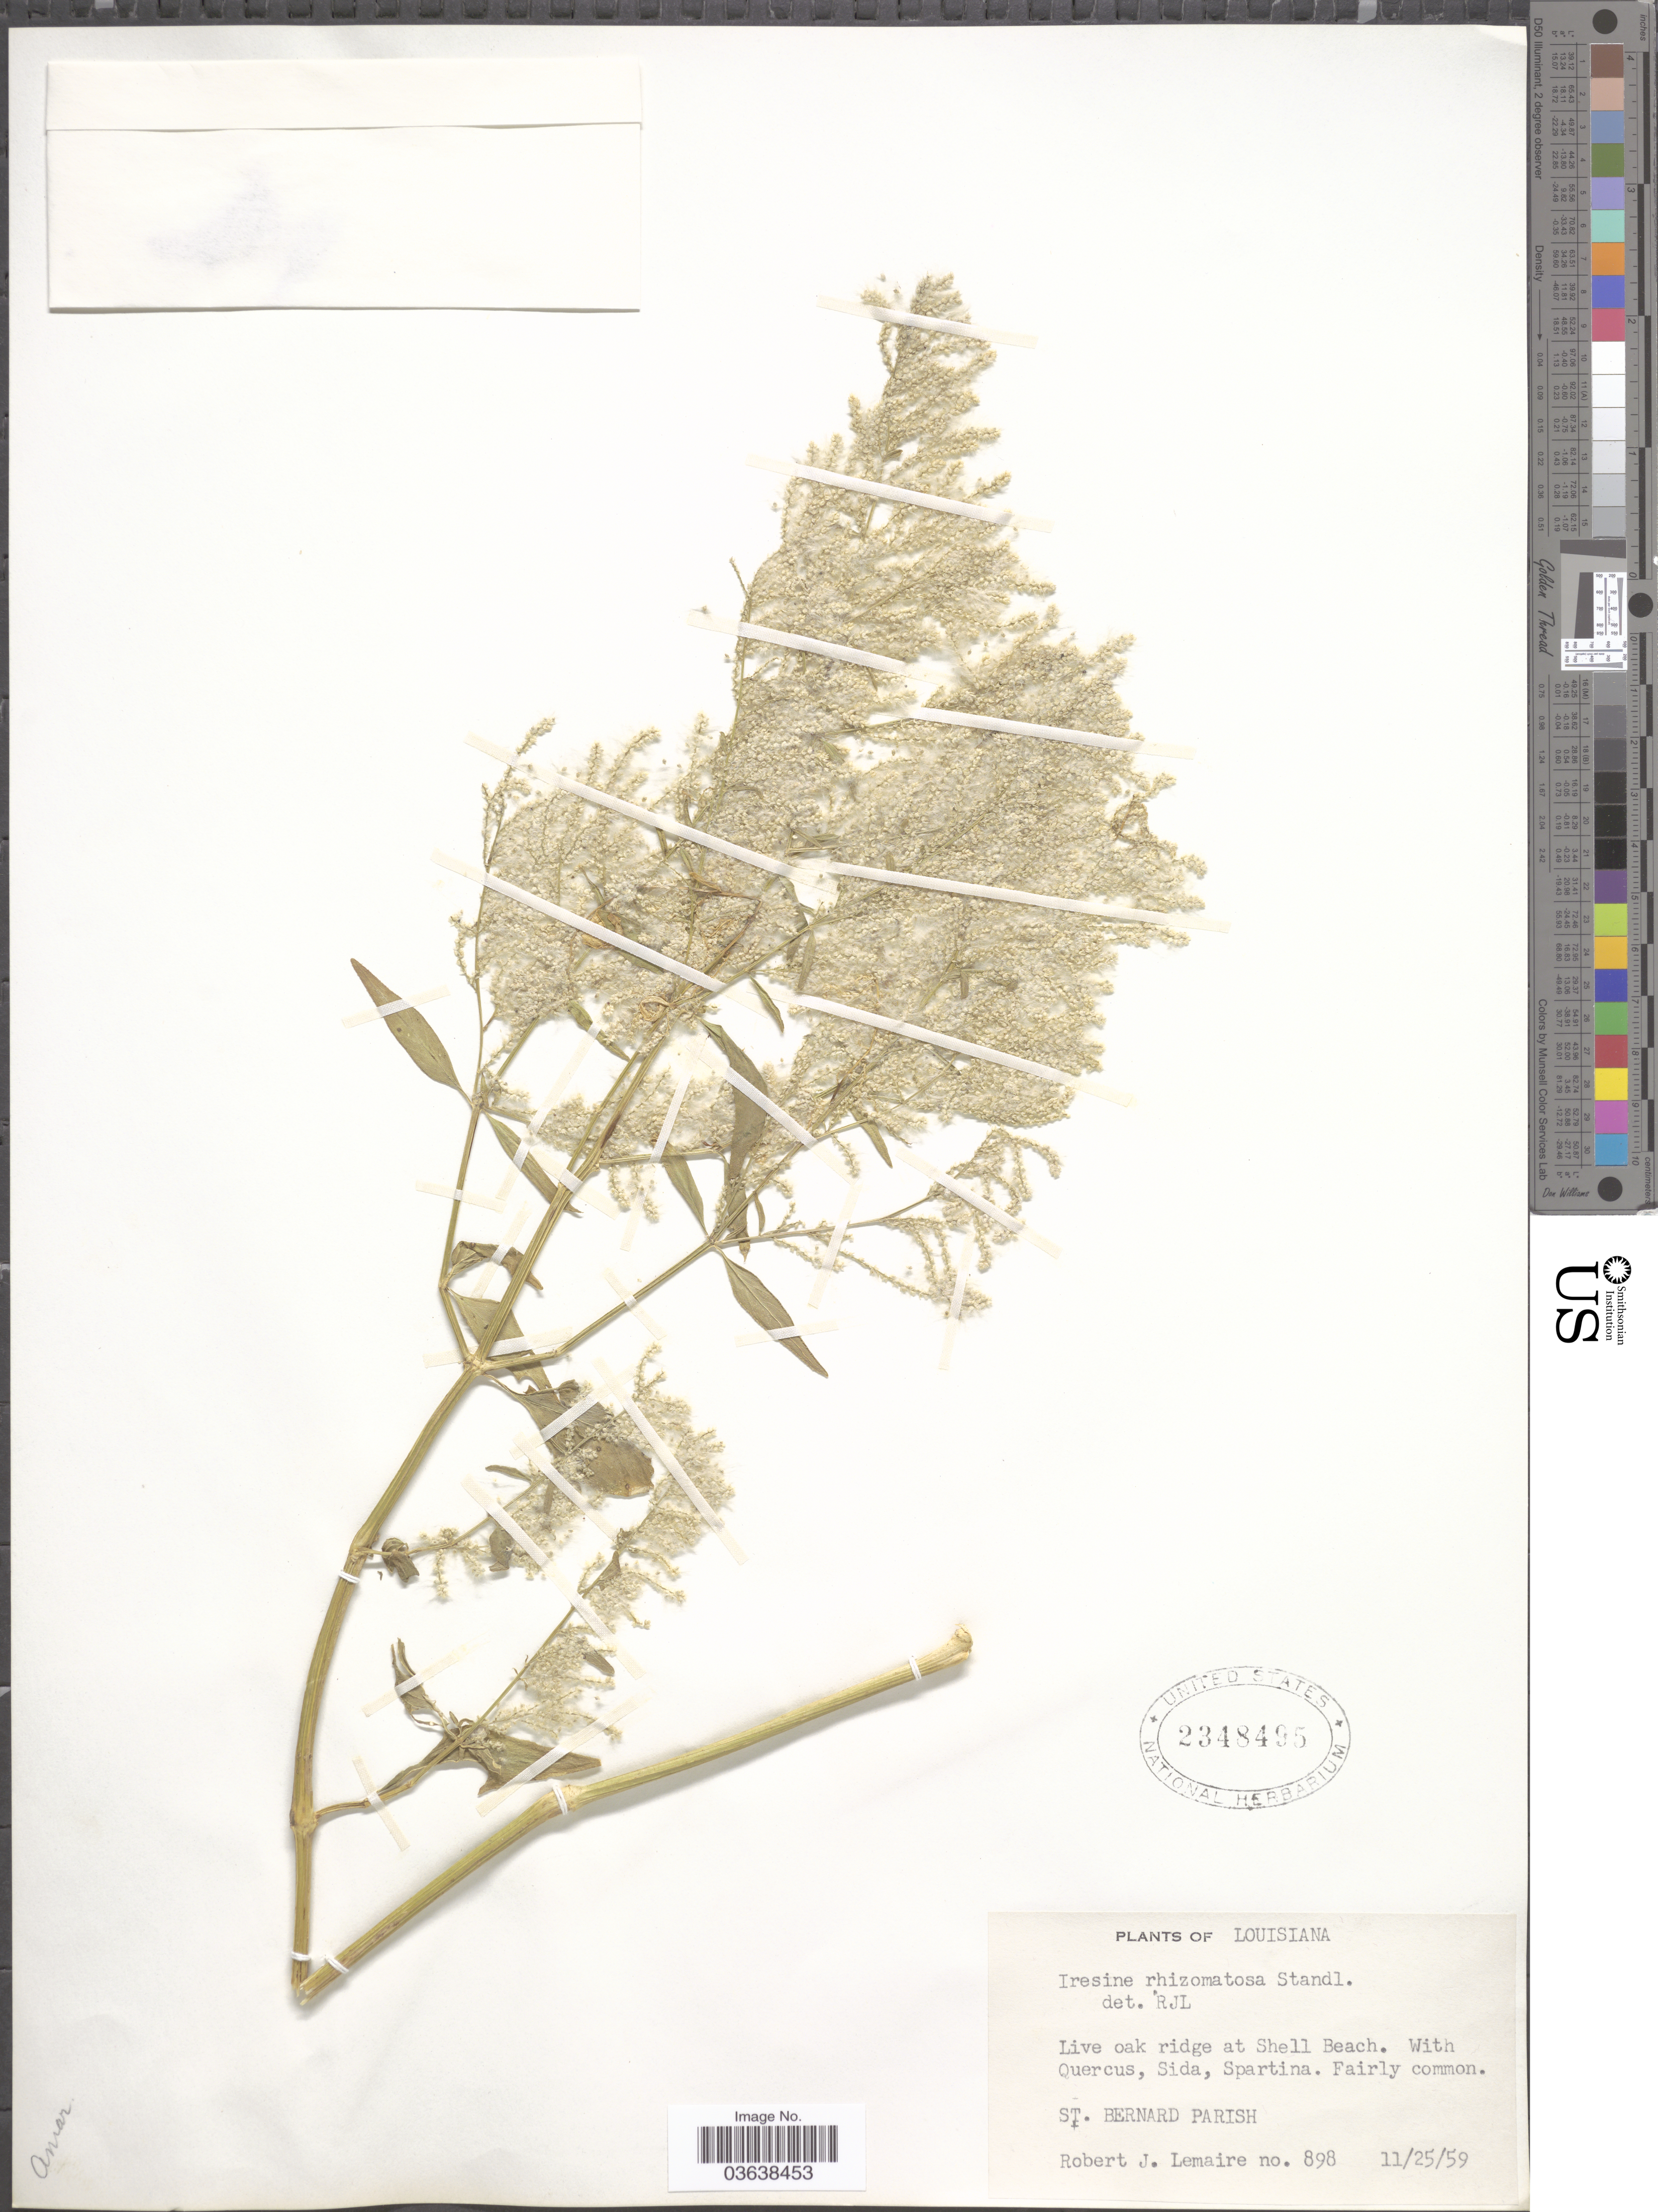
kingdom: Plantae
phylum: Tracheophyta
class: Magnoliopsida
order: Caryophyllales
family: Amaranthaceae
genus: Iresine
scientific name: Iresine rhizomatosa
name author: Standl.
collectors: R. J. Lemaire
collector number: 898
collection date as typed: Transcribed d/m/y: 25/11/59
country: United States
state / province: Louisiana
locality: Live oak ridge at Shell Beach. St. Bernard Parish.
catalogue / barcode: US 2348495